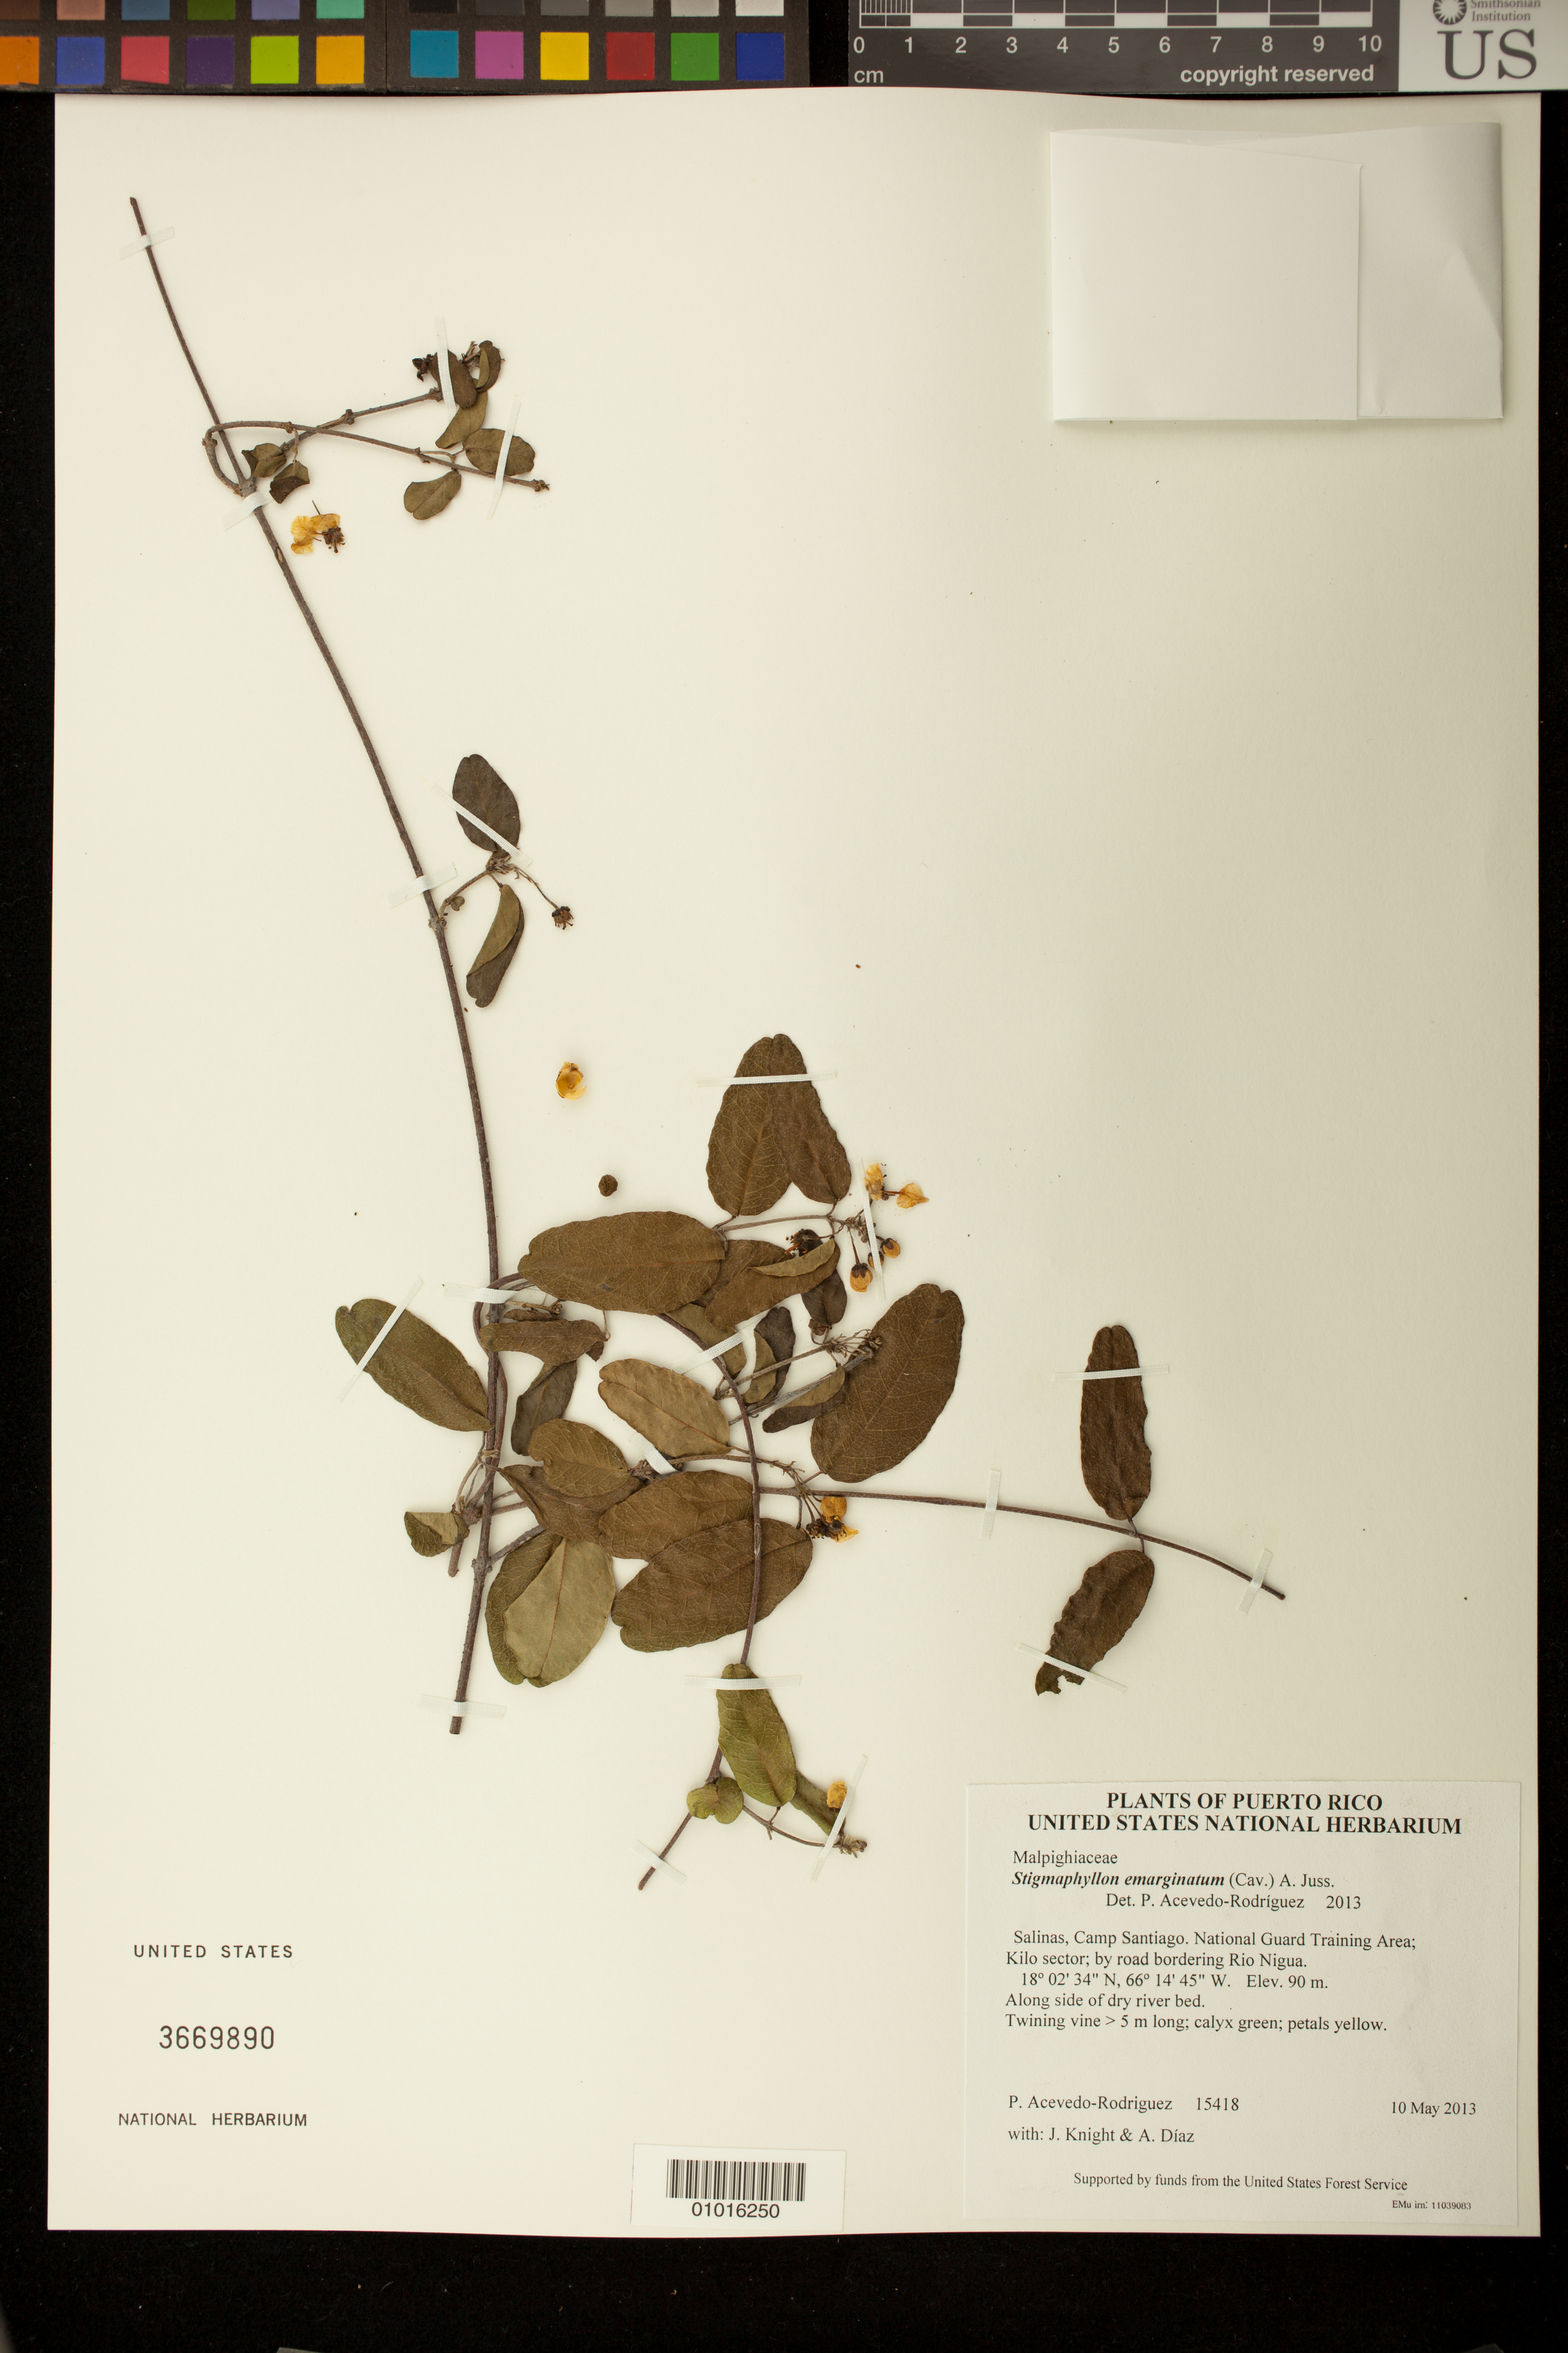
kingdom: Plantae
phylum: Tracheophyta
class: Magnoliopsida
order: Malpighiales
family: Malpighiaceae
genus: Stigmaphyllon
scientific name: Stigmaphyllon emarginatum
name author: (Cav.) A. Juss.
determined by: Acevedo-Rodríguez, P., (BOT), Smithsonian Institution - National Museum of Natural History (UNITED STATES)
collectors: P. Acevedo-Rodr., J. Knight & A. Díaz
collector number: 15418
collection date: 2013-05-10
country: Puerto Rico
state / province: Salinas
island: Puerto Rico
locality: Camp Santiago. National Guard Training Area; Kilo sector; by road bordering Rio Nigua.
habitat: Along side of dry river bed.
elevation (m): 90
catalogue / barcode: US 3669890